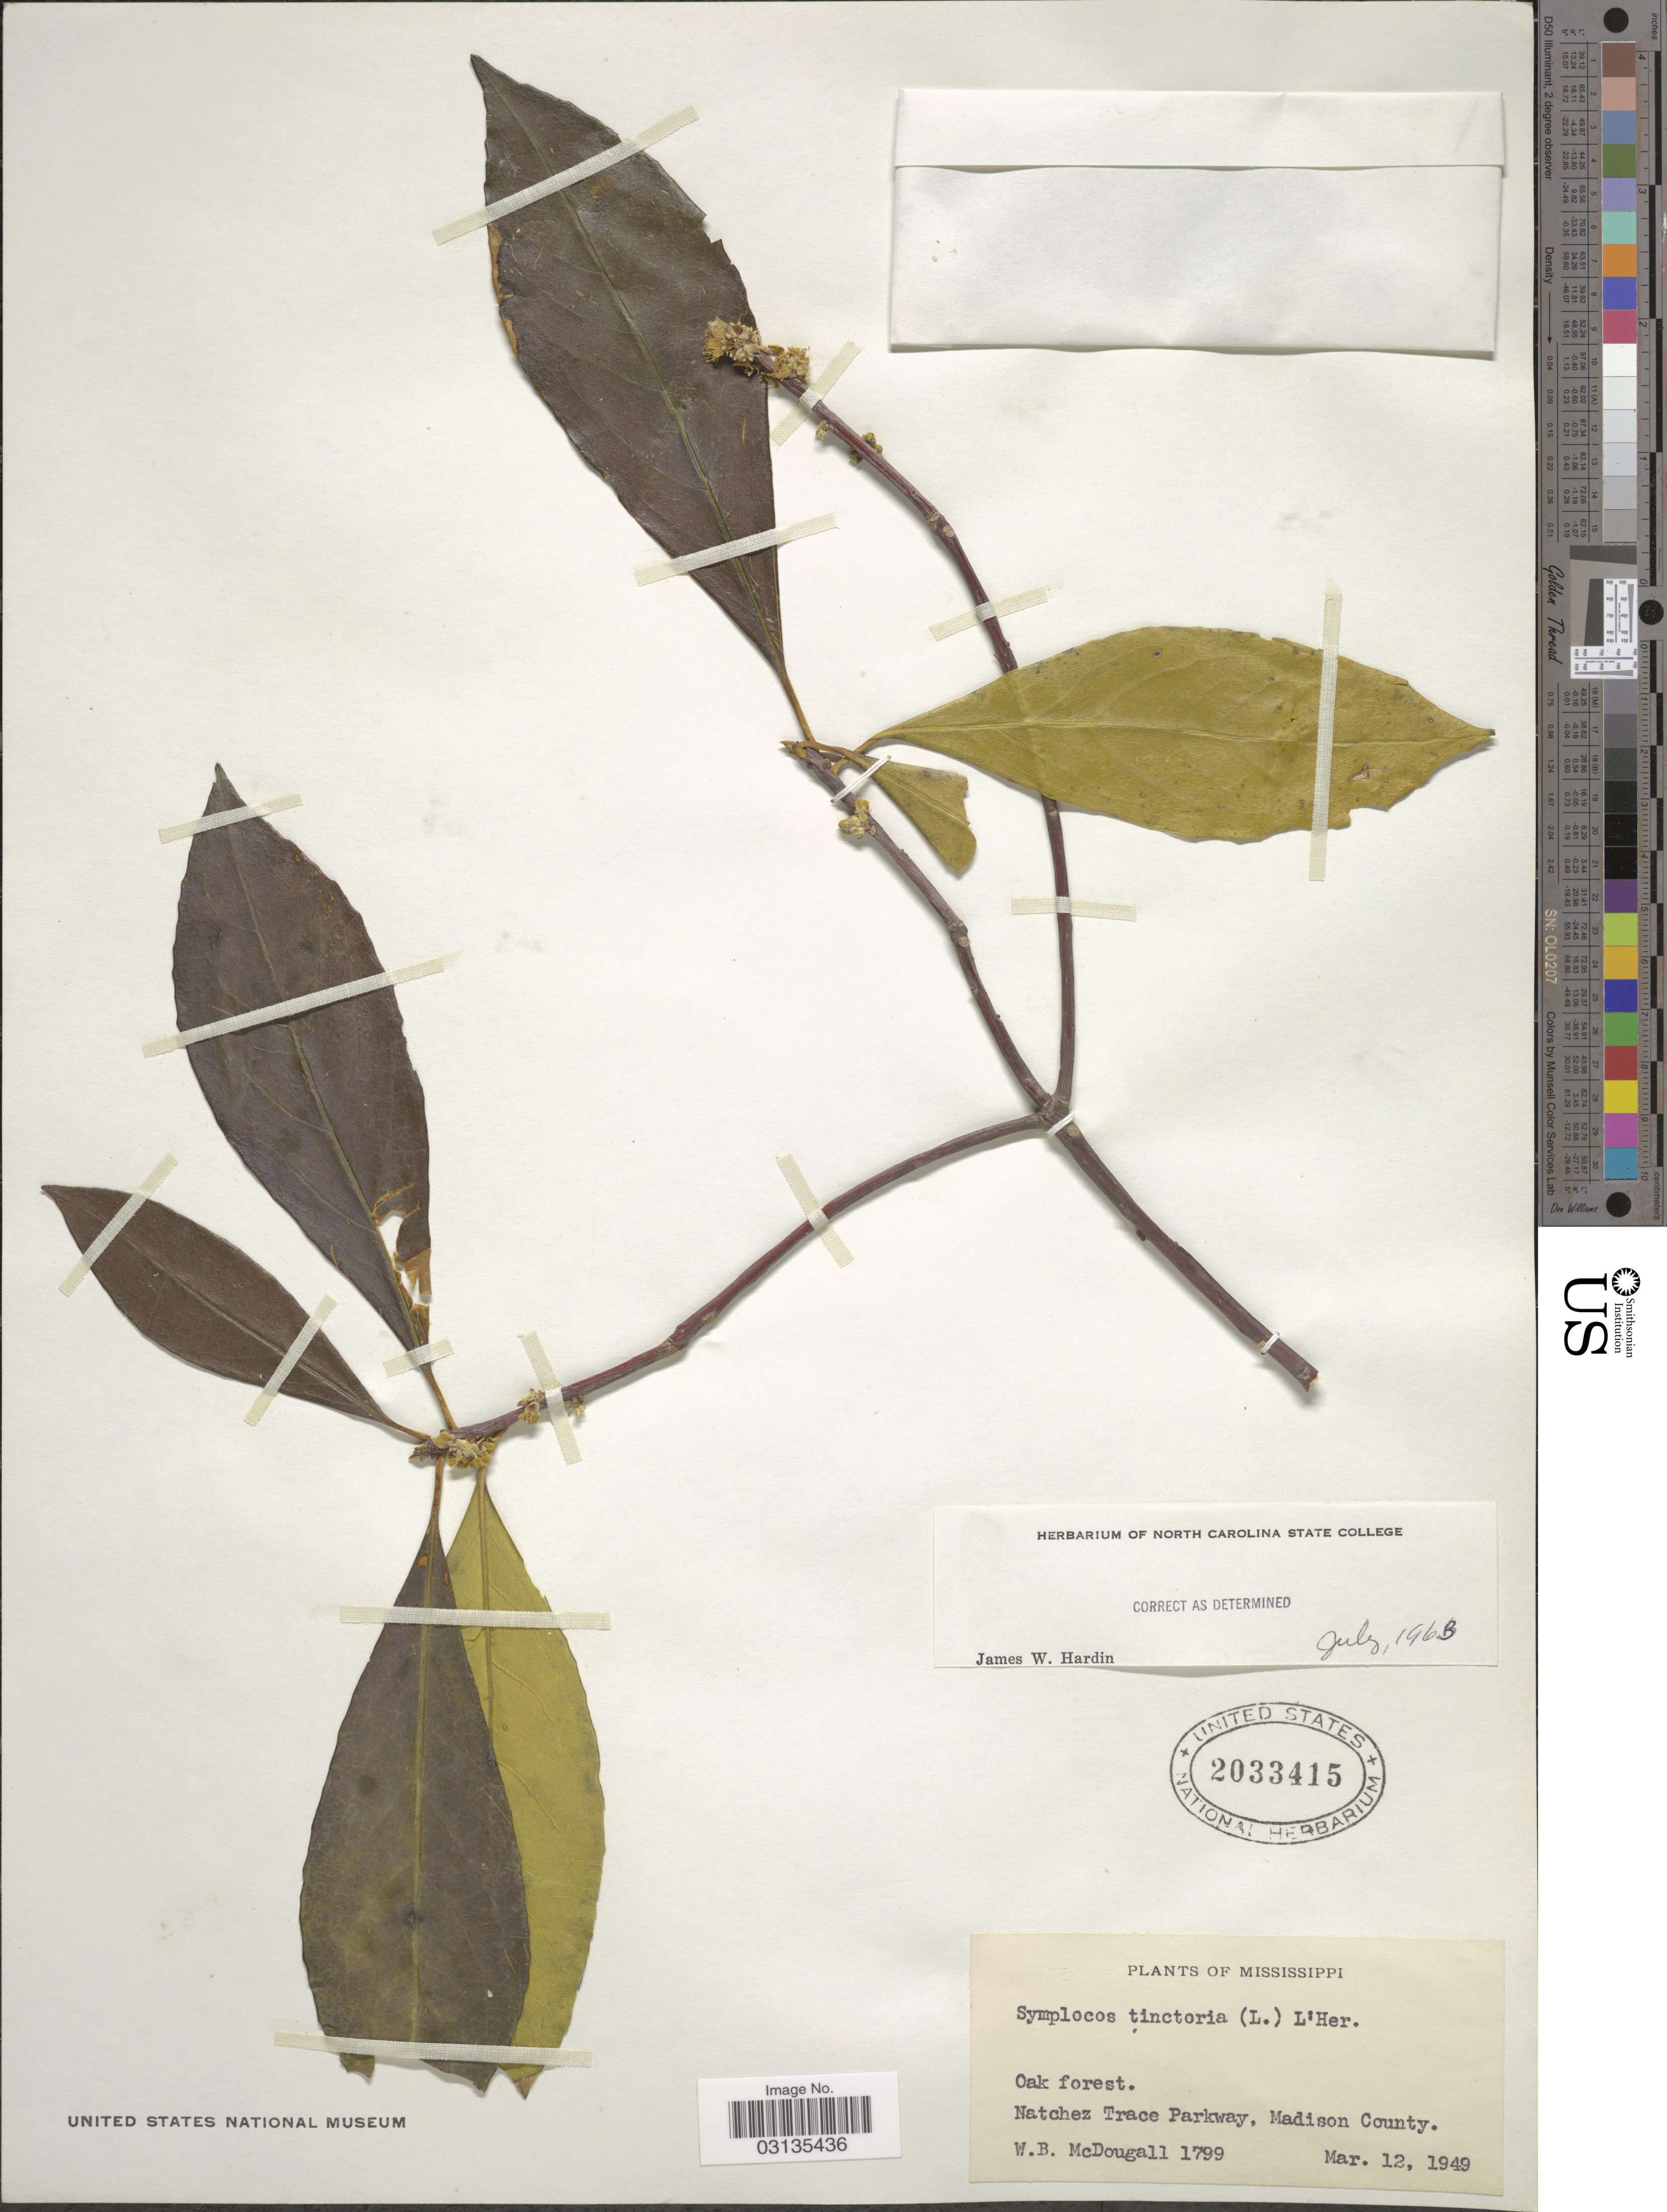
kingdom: Plantae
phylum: Tracheophyta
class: Magnoliopsida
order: Ericales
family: Symplocaceae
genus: Symplocos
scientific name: Symplocos tinctoria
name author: (L.) L'Hér.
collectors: W. B. McDougall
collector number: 1799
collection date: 1949-03-12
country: United States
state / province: Mississippi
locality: Natchez Trace Parkway, Madison County.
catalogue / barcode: US 2033415